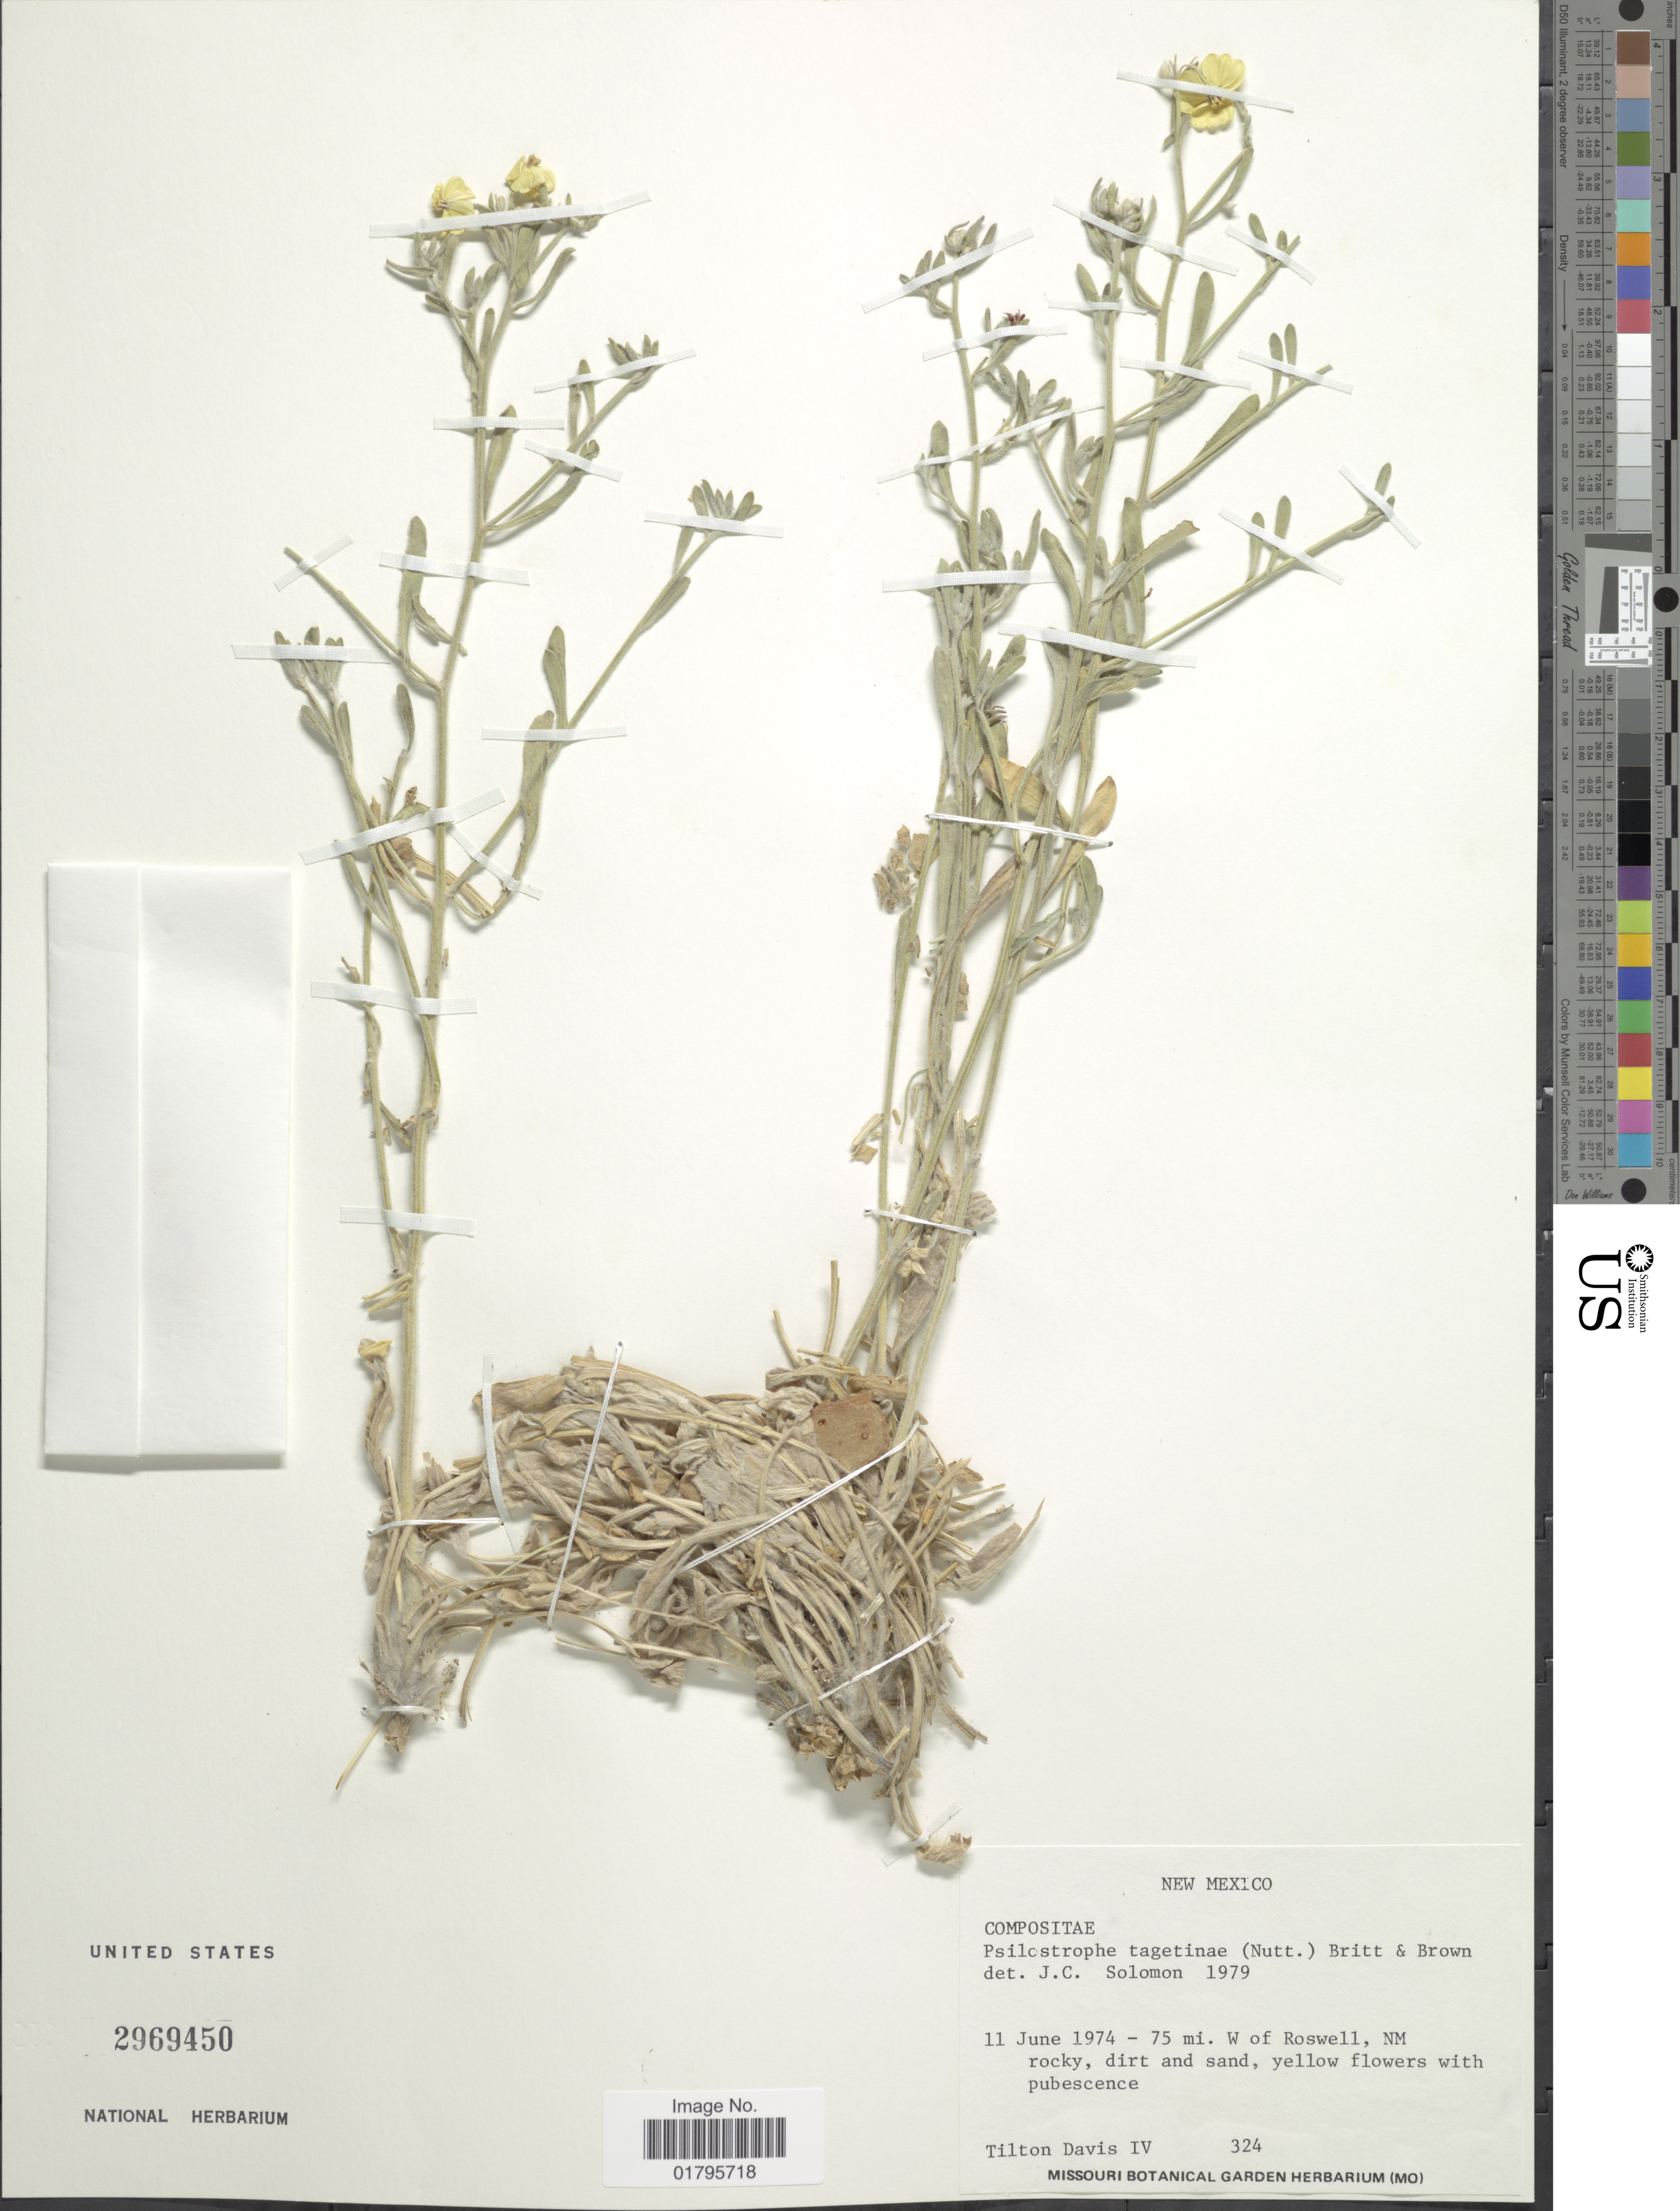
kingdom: Plantae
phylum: Tracheophyta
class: Magnoliopsida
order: Asterales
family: Asteraceae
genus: Psilostrophe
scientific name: Psilostrophe tagetina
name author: (Nutt.) Greene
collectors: T. Davis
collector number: IV 324*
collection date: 1974-06-11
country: United States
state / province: New Mexico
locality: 75 mi. W of Roswell, NM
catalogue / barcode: US 2969450